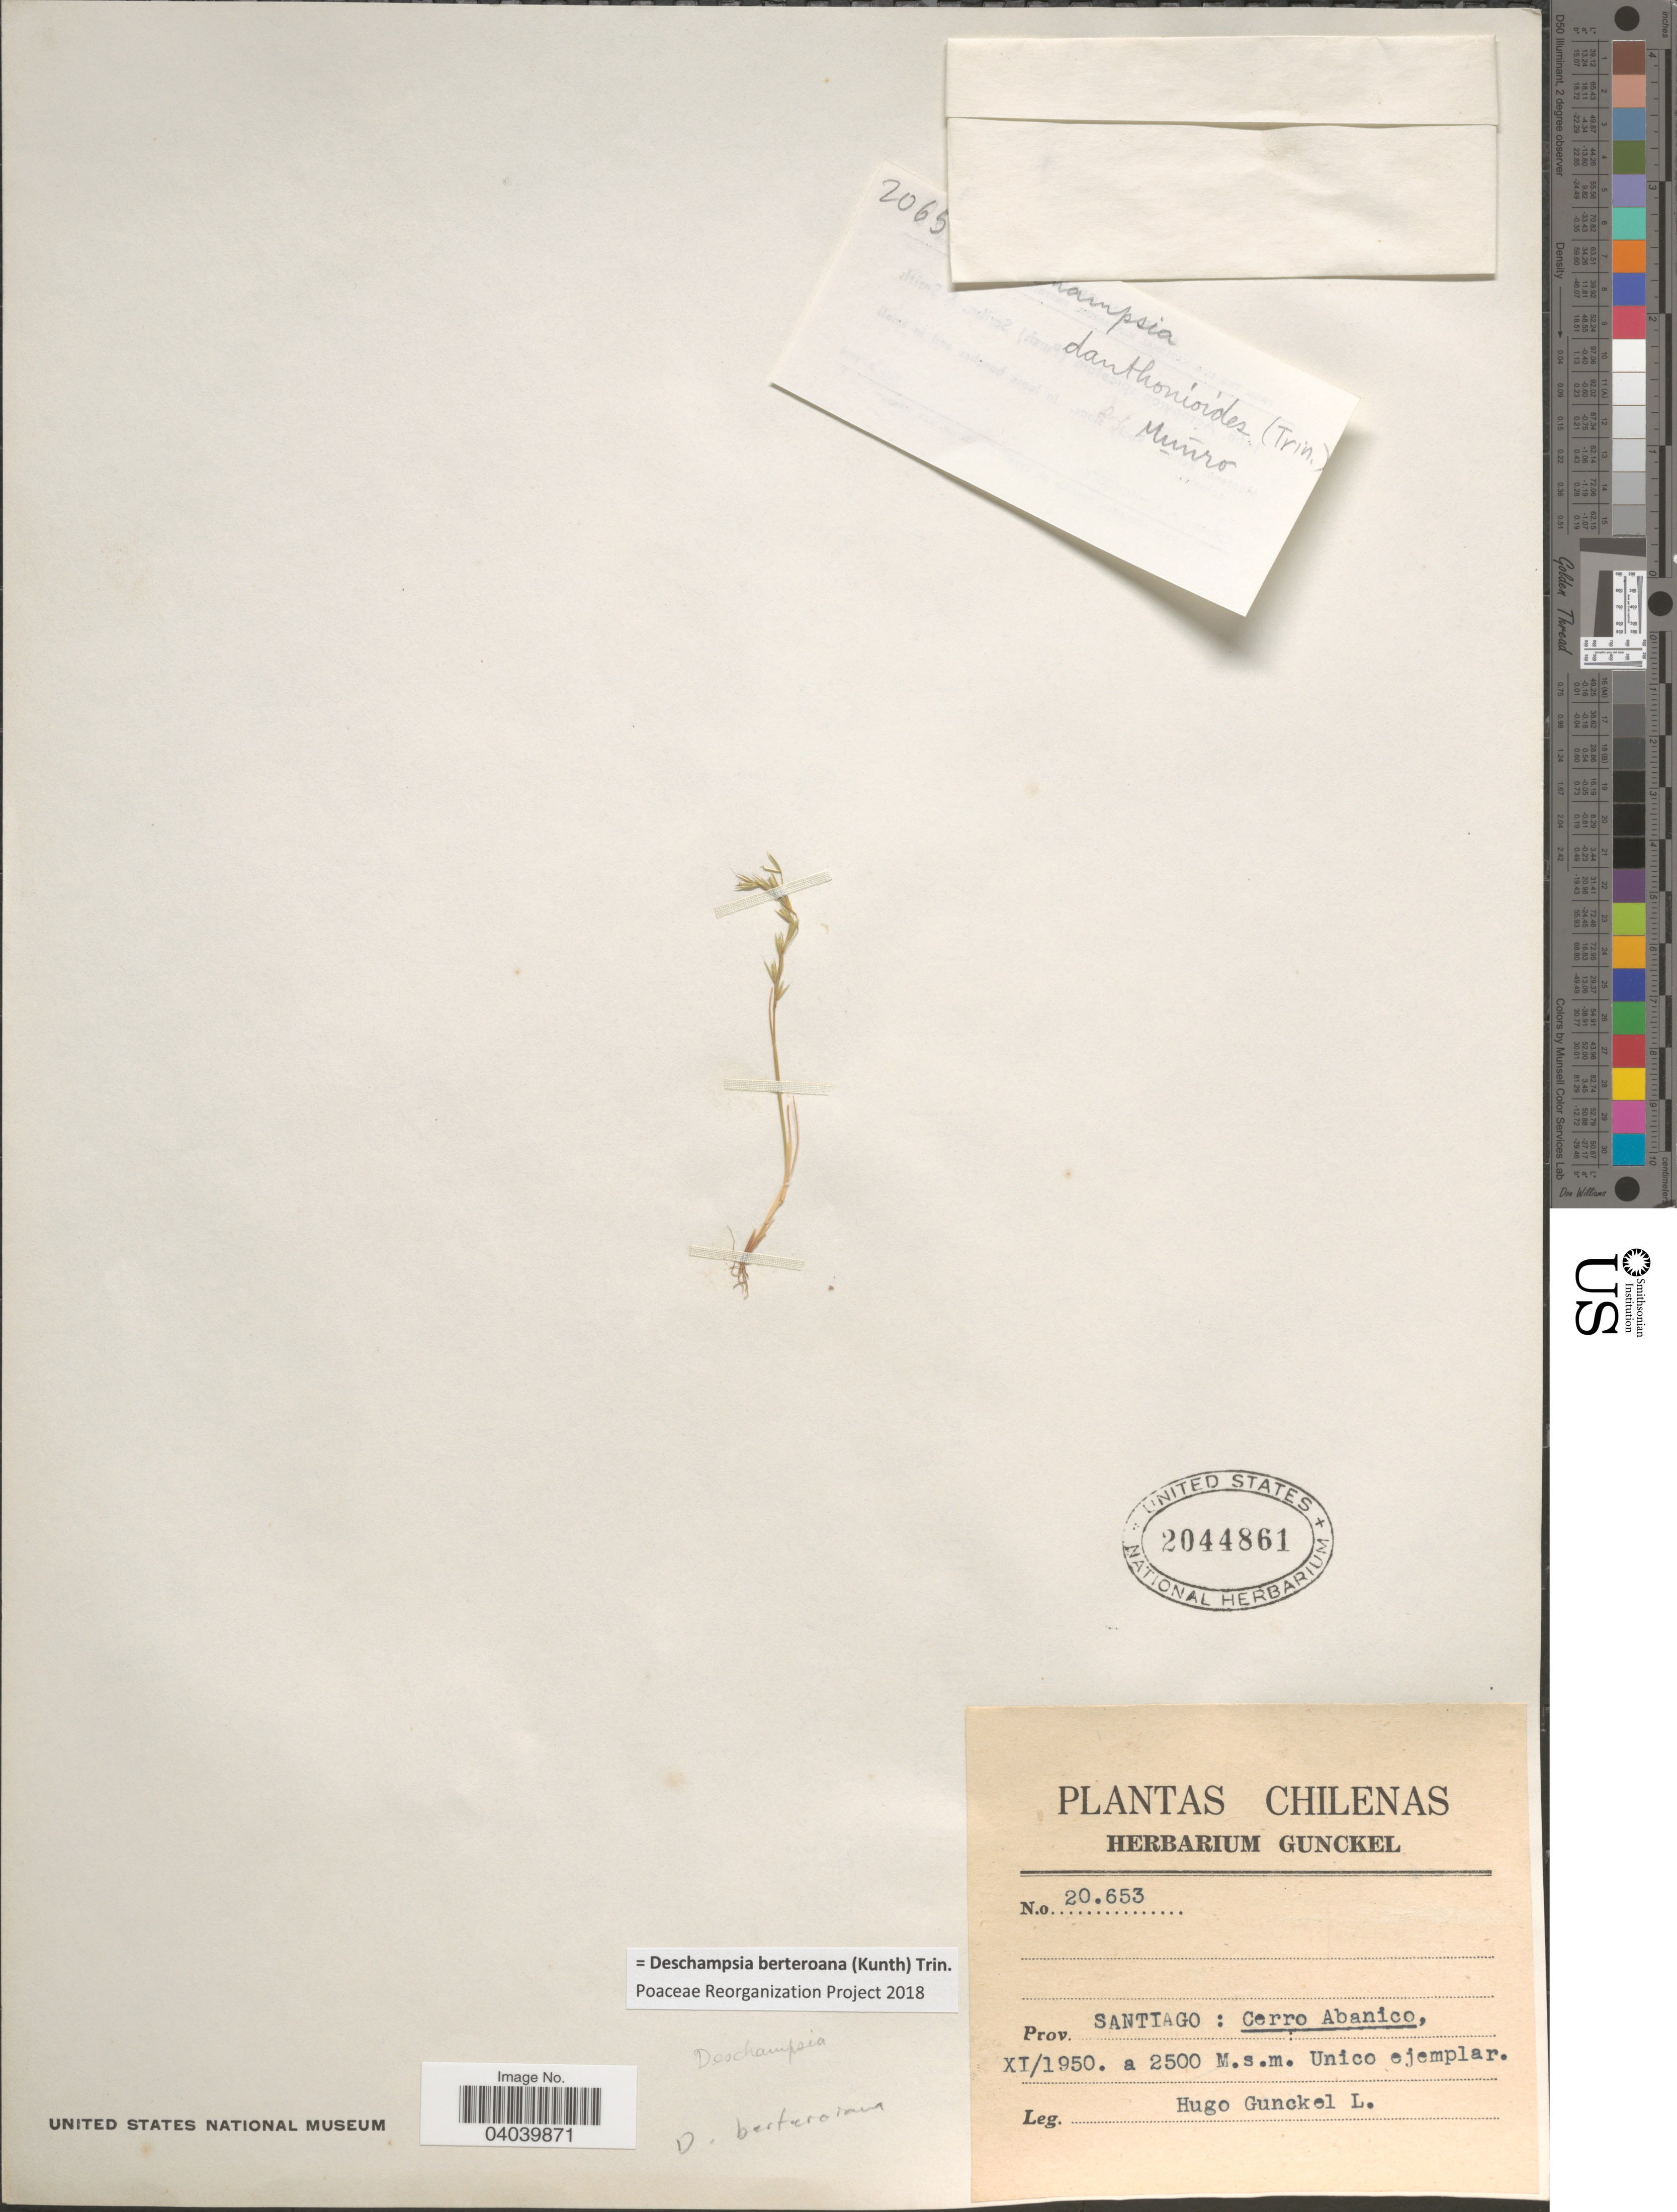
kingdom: Plantae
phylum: Tracheophyta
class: Liliopsida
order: Poales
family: Poaceae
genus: Deschampsia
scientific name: Deschampsia berteroana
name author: (Kunth) Trin.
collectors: H. Gunckel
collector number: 20653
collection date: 1950-11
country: Chile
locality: Prov. Santiago: Cerro Abanico.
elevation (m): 2500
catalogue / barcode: US 2044861